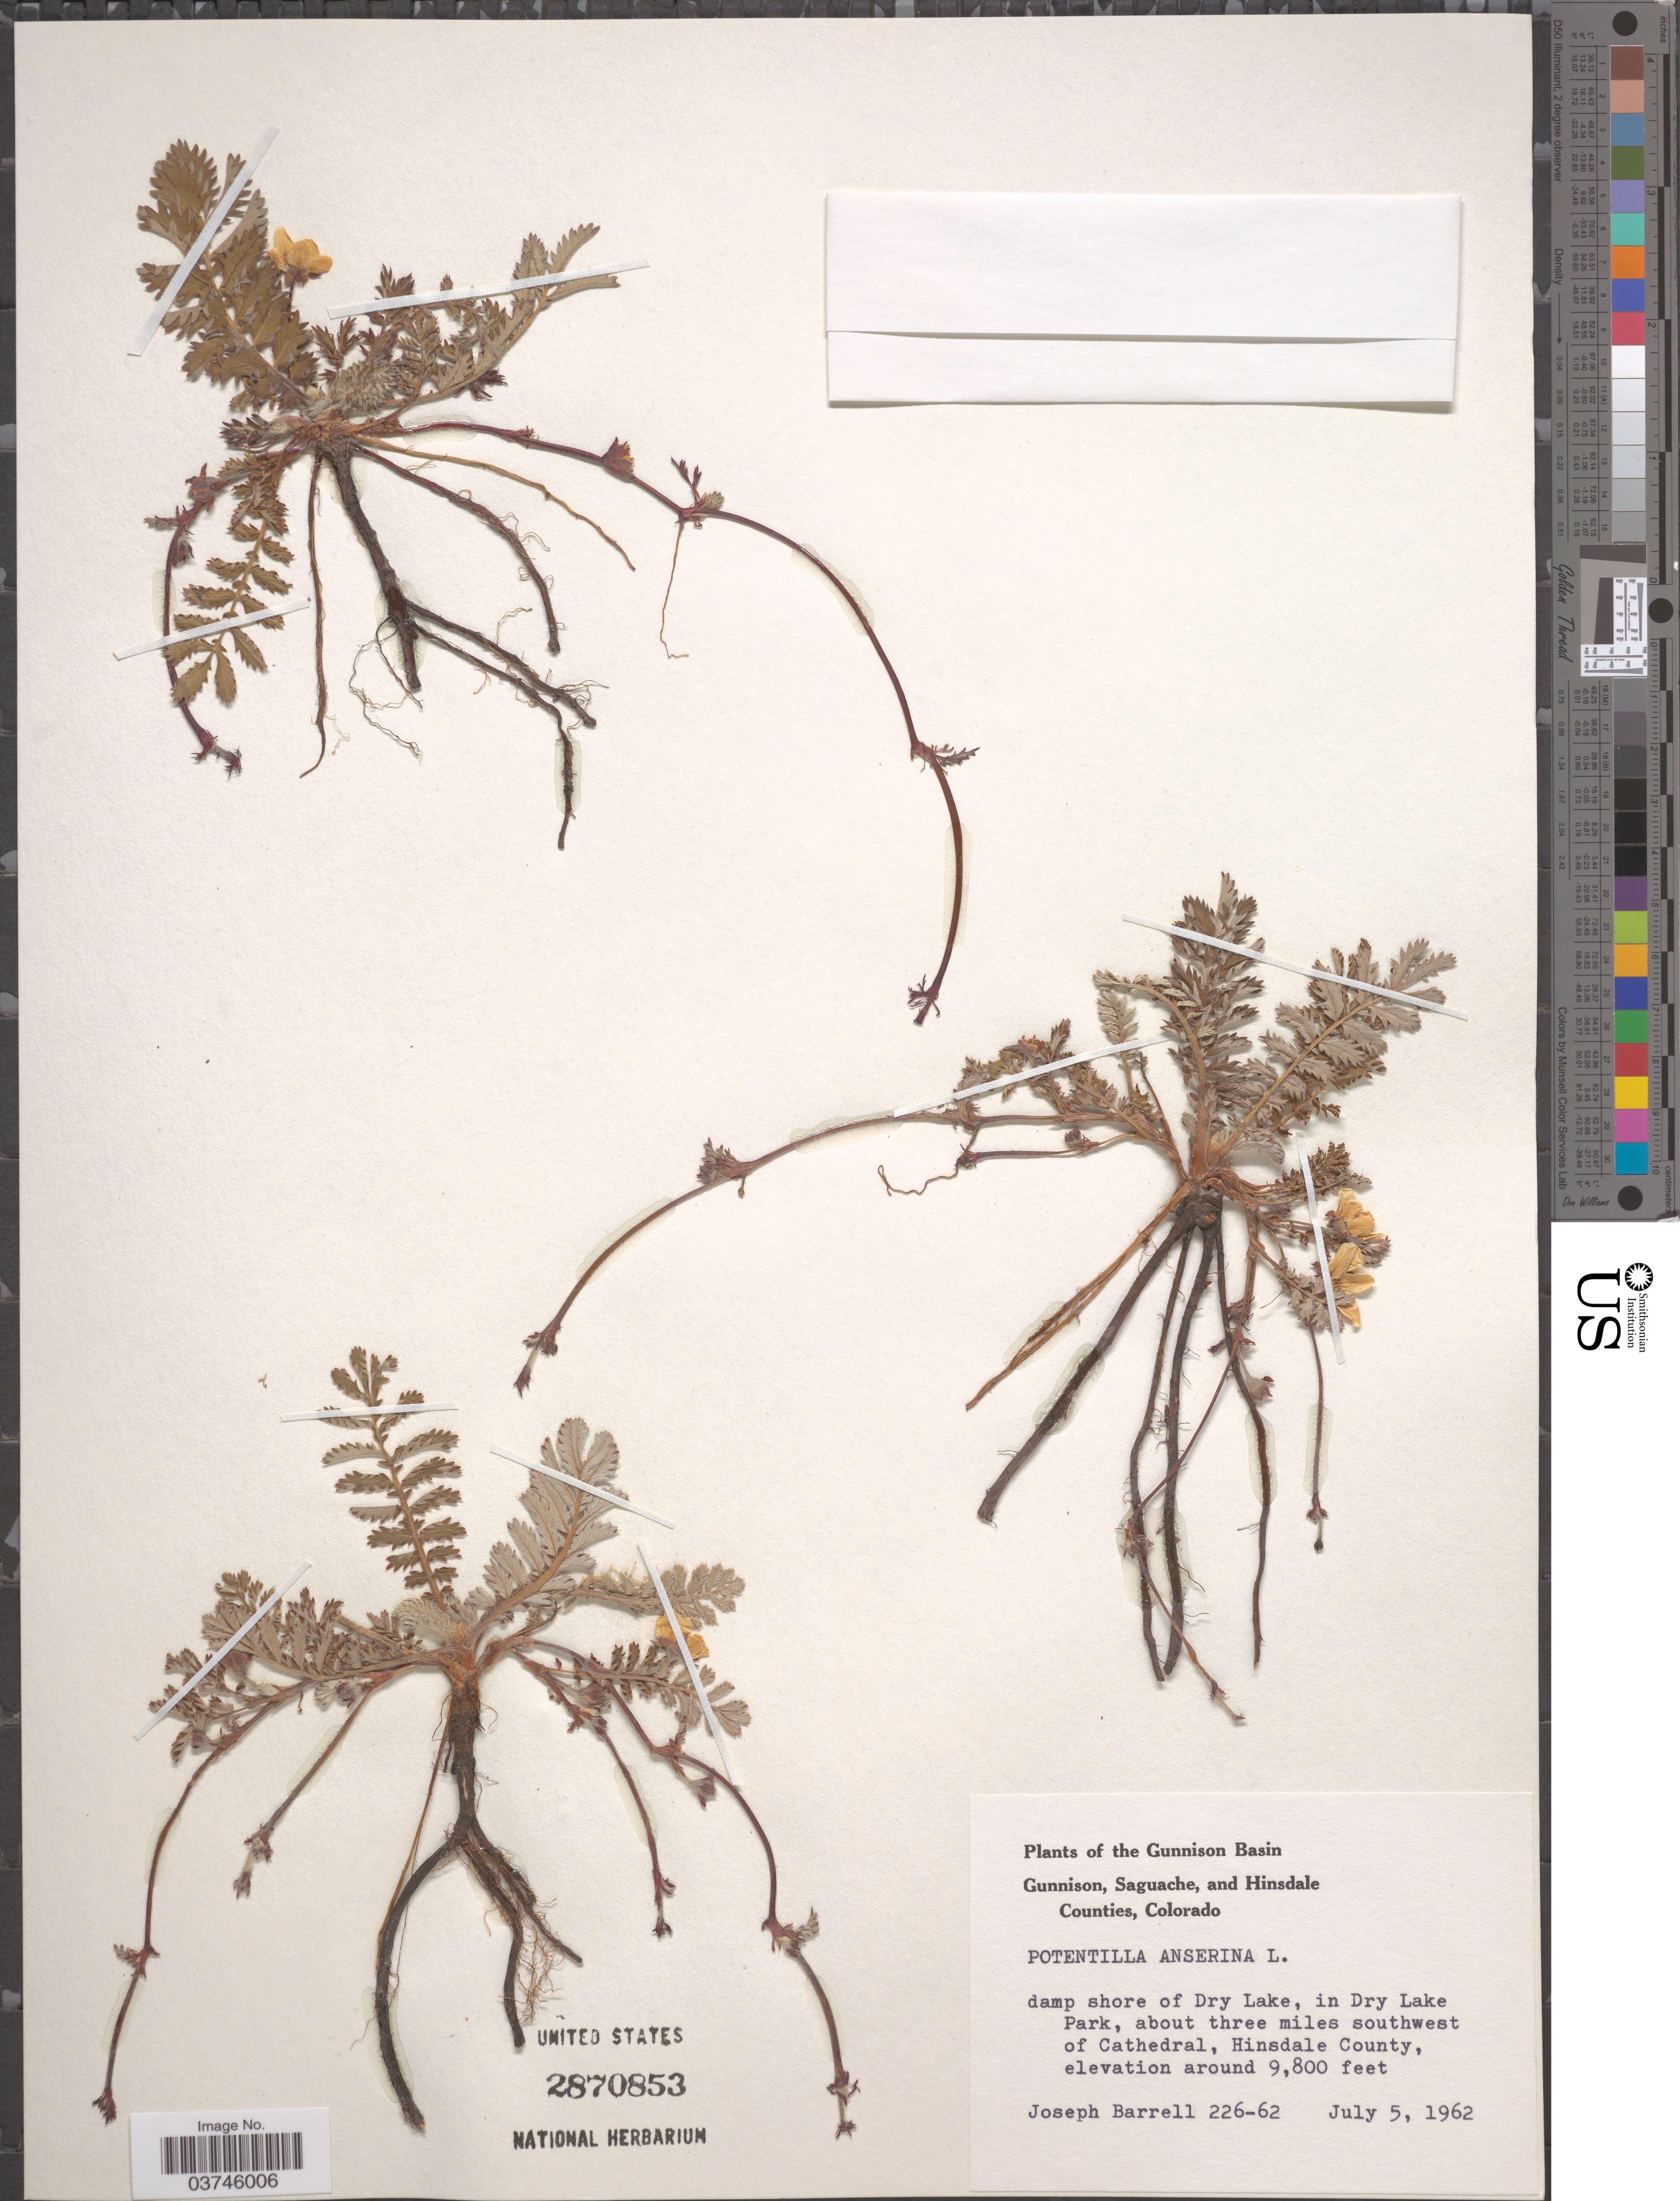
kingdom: Plantae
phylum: Tracheophyta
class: Magnoliopsida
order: Rosales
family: Rosaceae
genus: Argentina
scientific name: Argentina anserina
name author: (L.) Rydb.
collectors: J. Barrell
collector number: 226-62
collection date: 1962-07-05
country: United States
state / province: Colorado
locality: The Gunnison Basin. Dry Lake, in Dry Lake Park, about three miles southwest of Cathedral, Hinsdale County.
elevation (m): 2987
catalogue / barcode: US 2870853